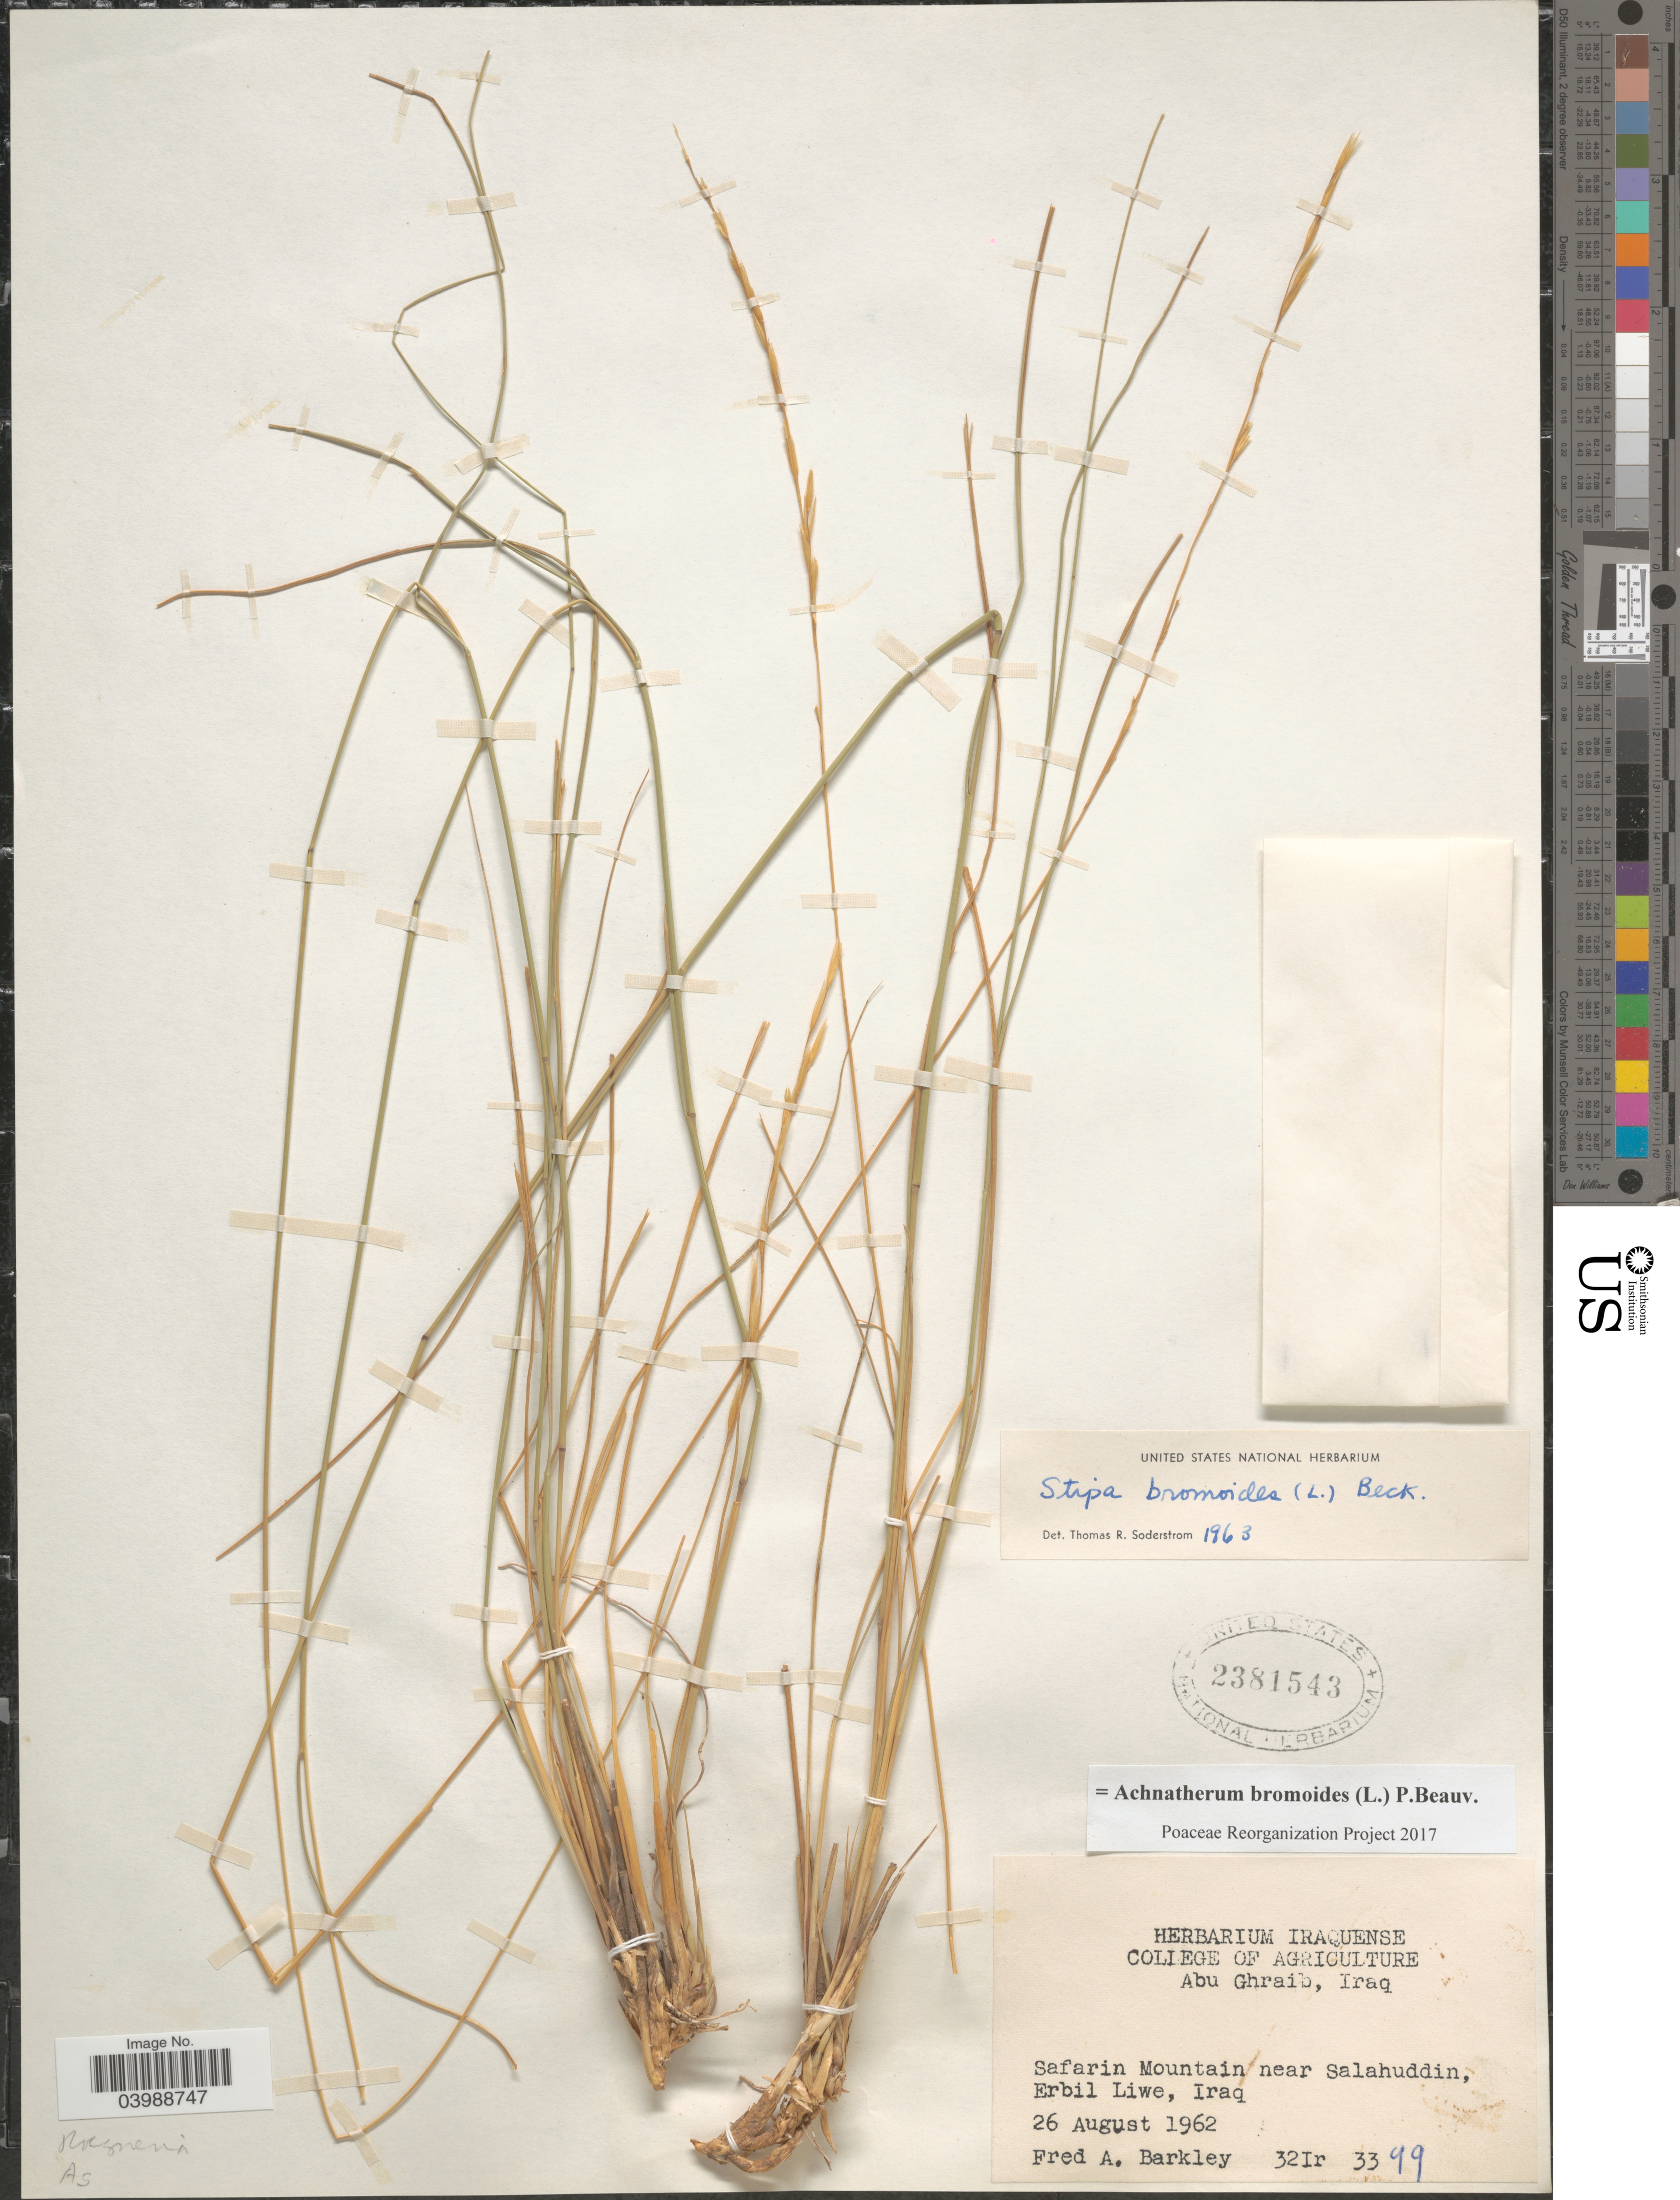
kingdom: Plantae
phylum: Tracheophyta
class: Liliopsida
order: Poales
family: Poaceae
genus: Achnatherum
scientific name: Achnatherum bromoides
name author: (L.) P. Beauv.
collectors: F. A. Barkley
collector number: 32Ir 3399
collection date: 1962-08-26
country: Iraq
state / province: Arbīl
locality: Safarin Mountain near Salahuddin, Erbil Liwe.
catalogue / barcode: US 2381543